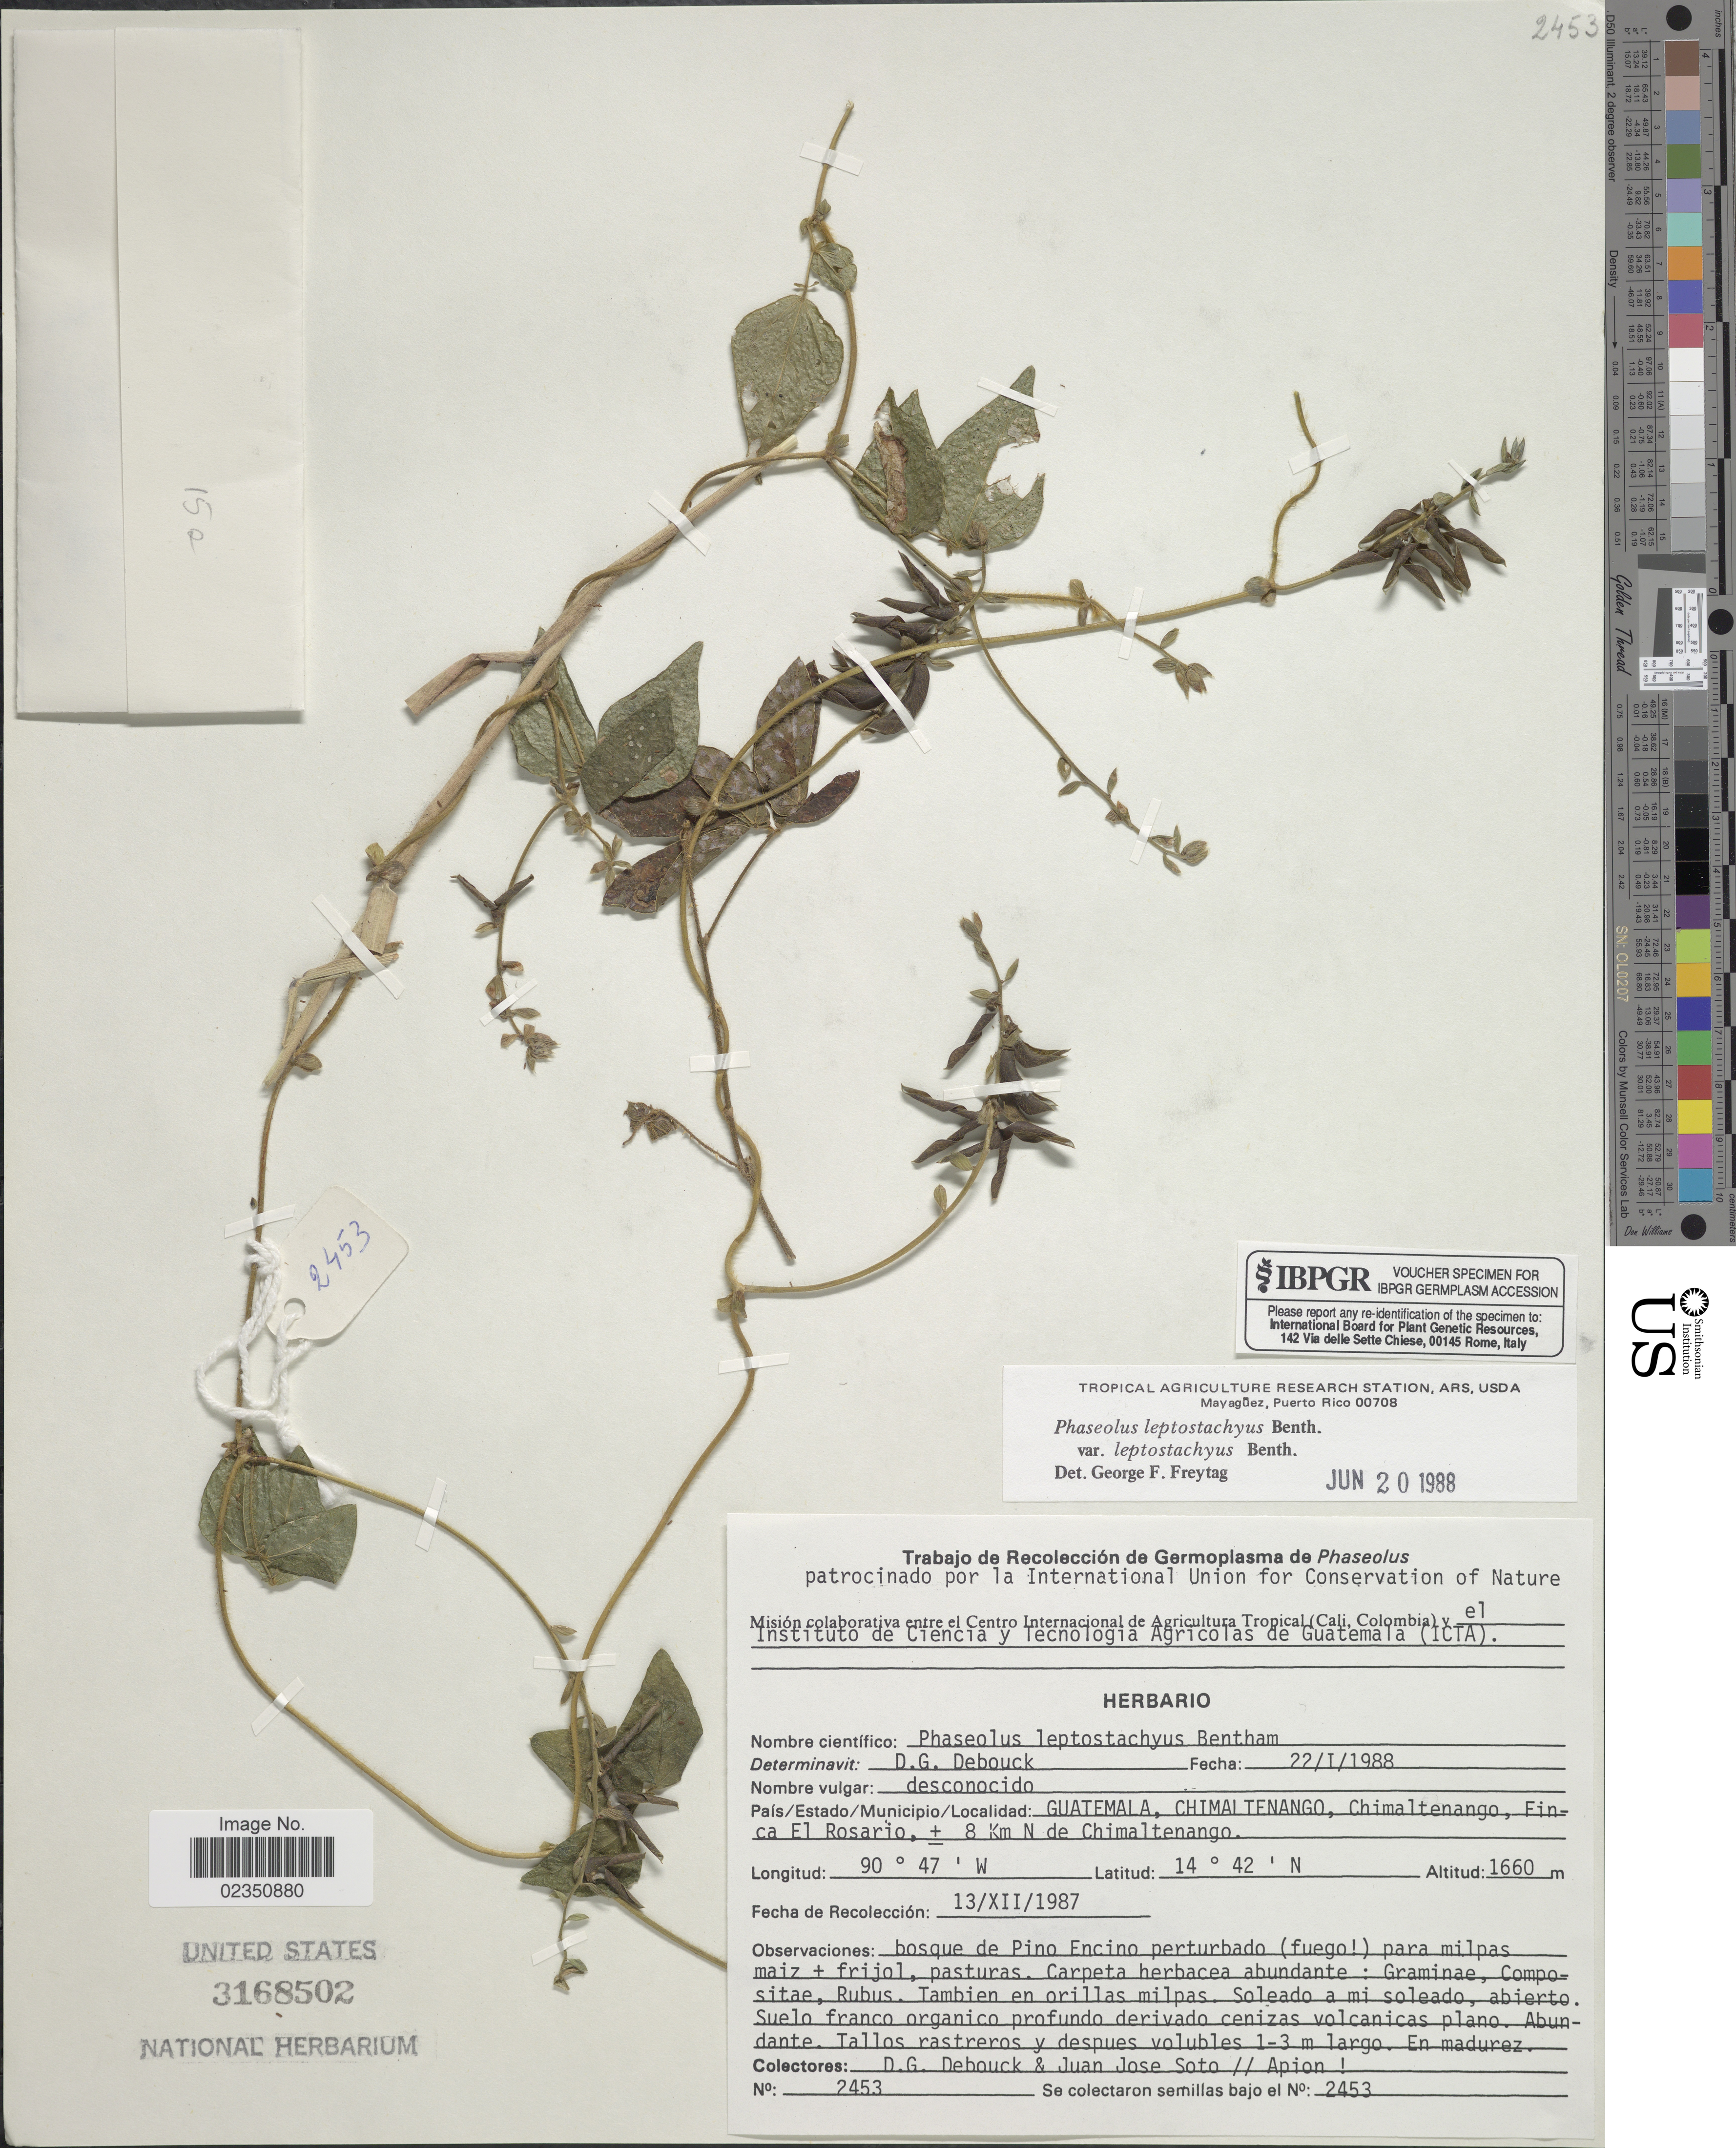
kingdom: Plantae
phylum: Tracheophyta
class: Magnoliopsida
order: Fabales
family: Fabaceae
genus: Phaseolus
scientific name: Phaseolus leptostachyus var. leptostachyus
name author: Benth.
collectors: D. Debouck & J. Soto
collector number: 2453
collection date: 1987-12-13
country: Guatemala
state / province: Chimaltenango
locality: Chimaltenango, Finca El Rosario, ± 8 Km N de Chimaltenango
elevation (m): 1660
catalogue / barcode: US 3168502